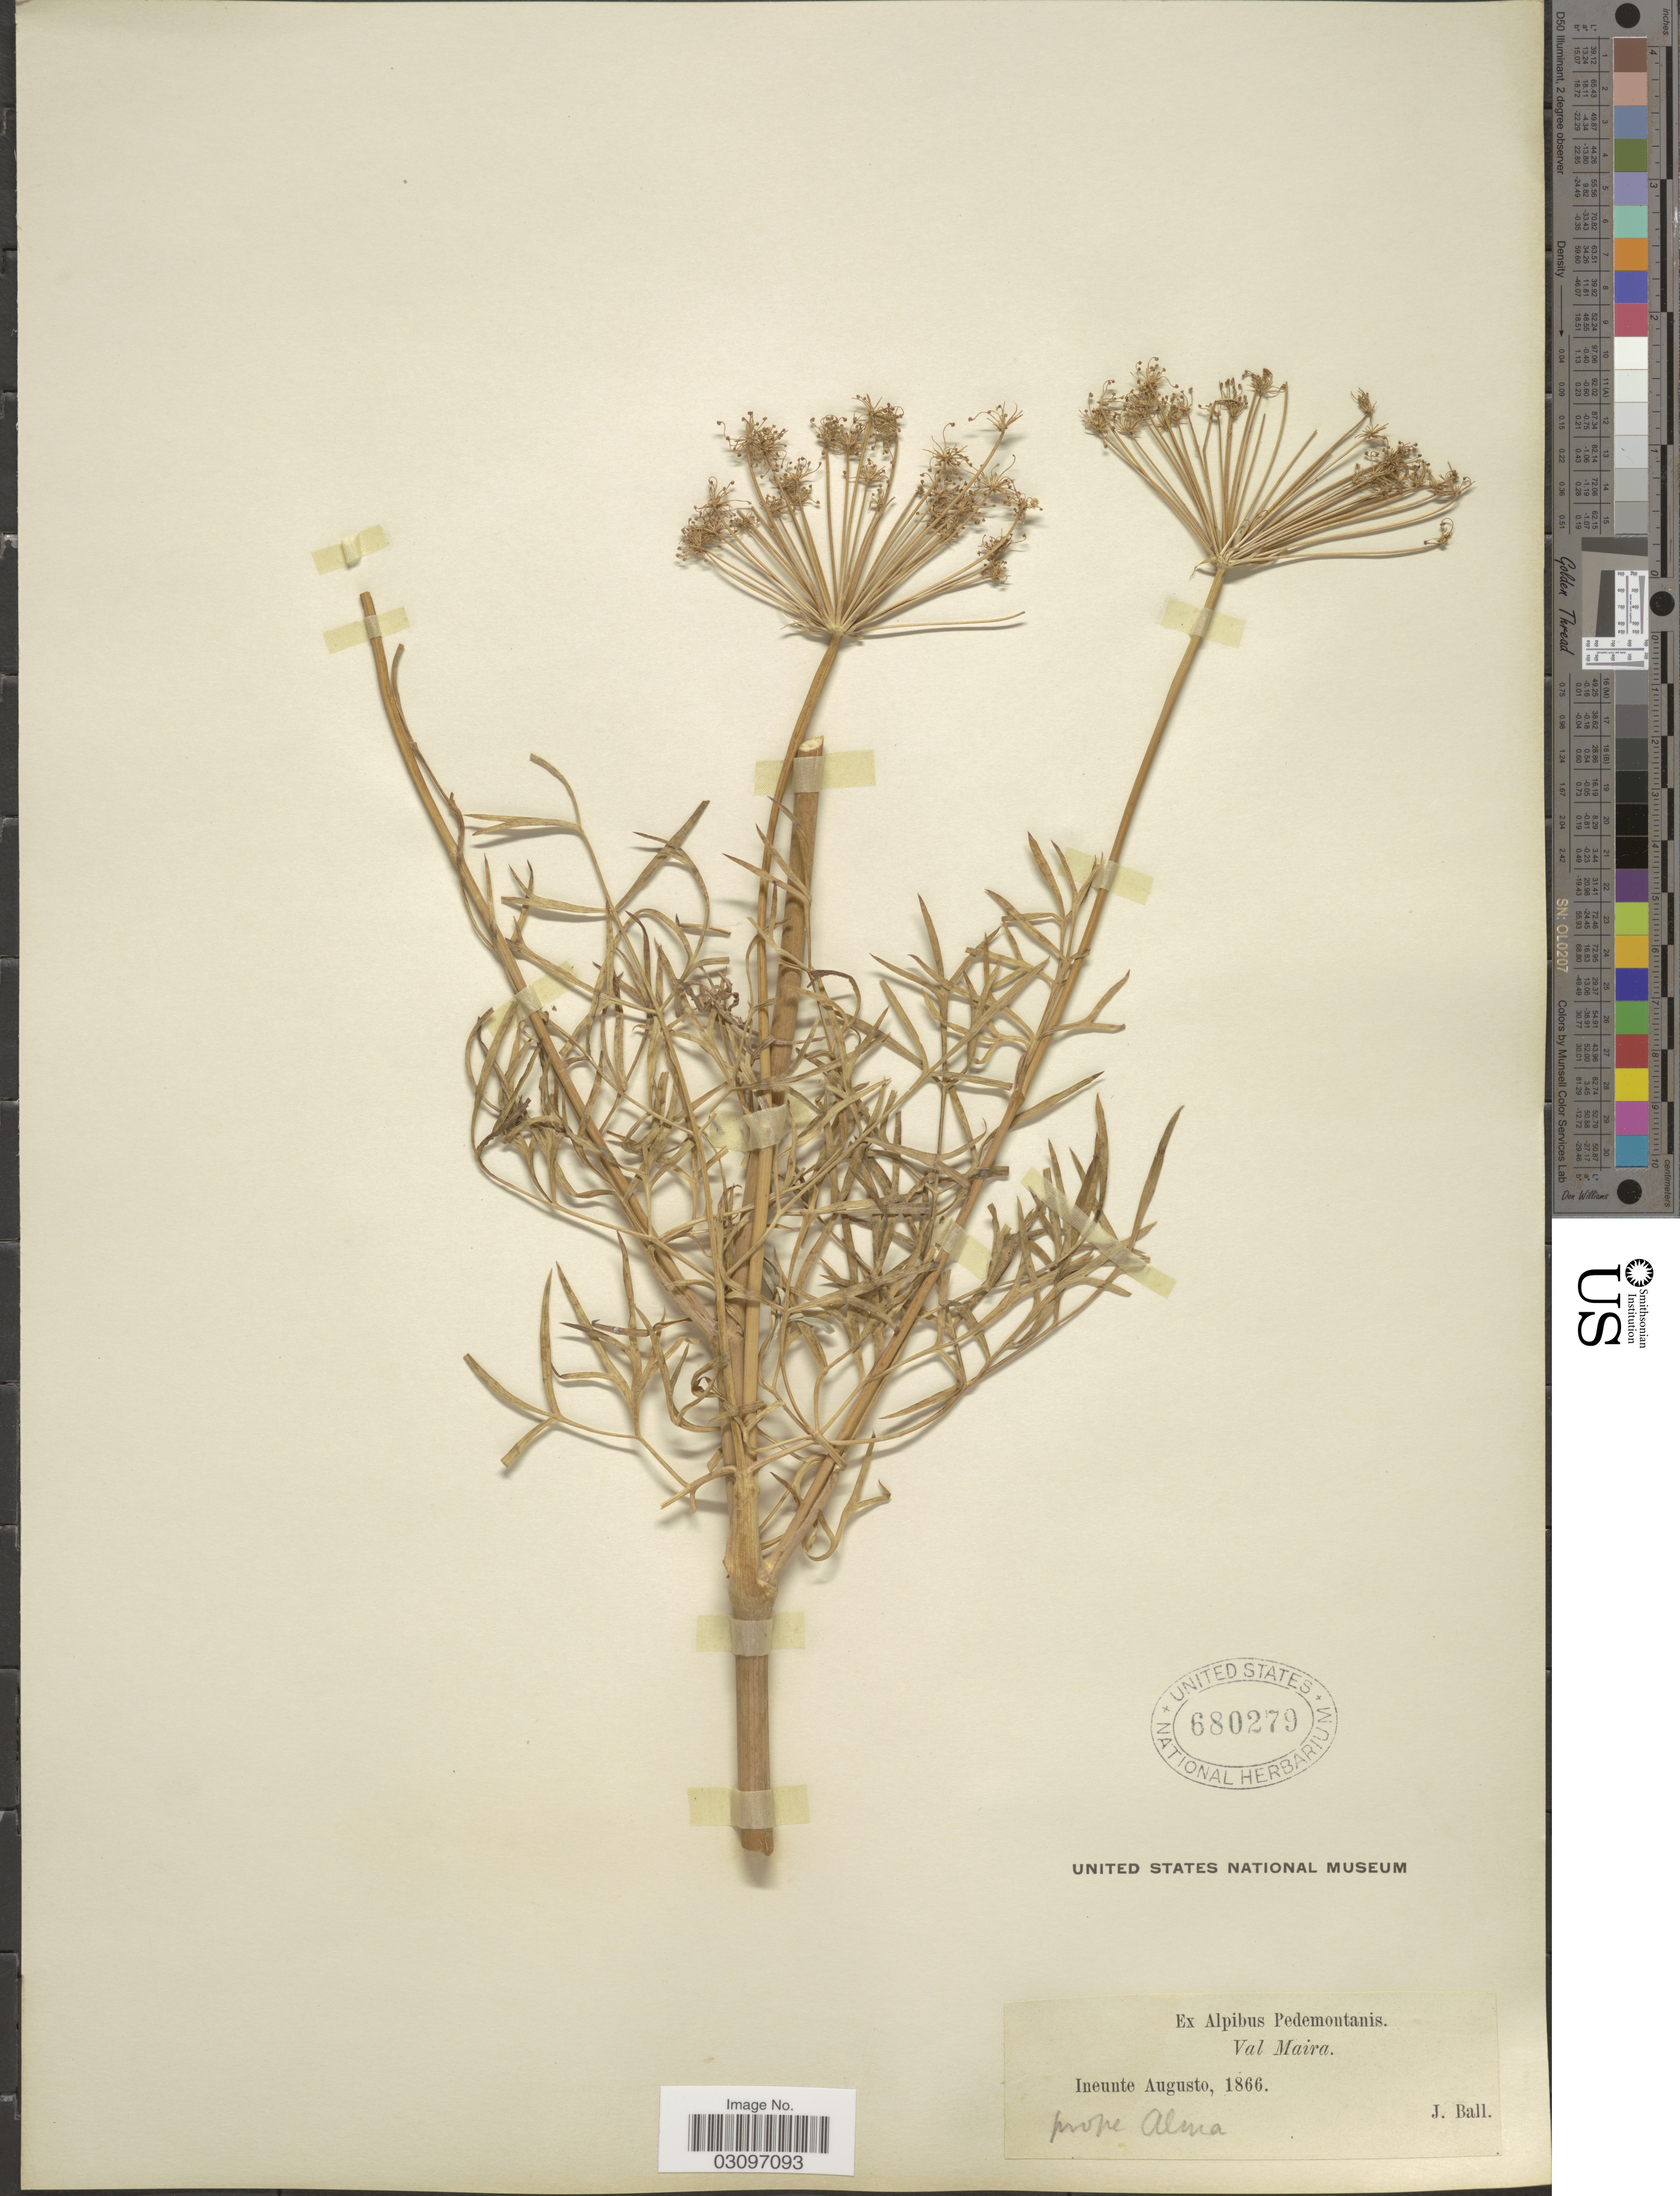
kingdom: Plantae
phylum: Tracheophyta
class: Magnoliopsida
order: Apiales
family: Apiaceae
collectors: J. Ball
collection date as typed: Ineunte Augusto, 1866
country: Italy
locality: Ex Alpibus Pedemontanis. Val Maira.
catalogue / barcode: US 680279